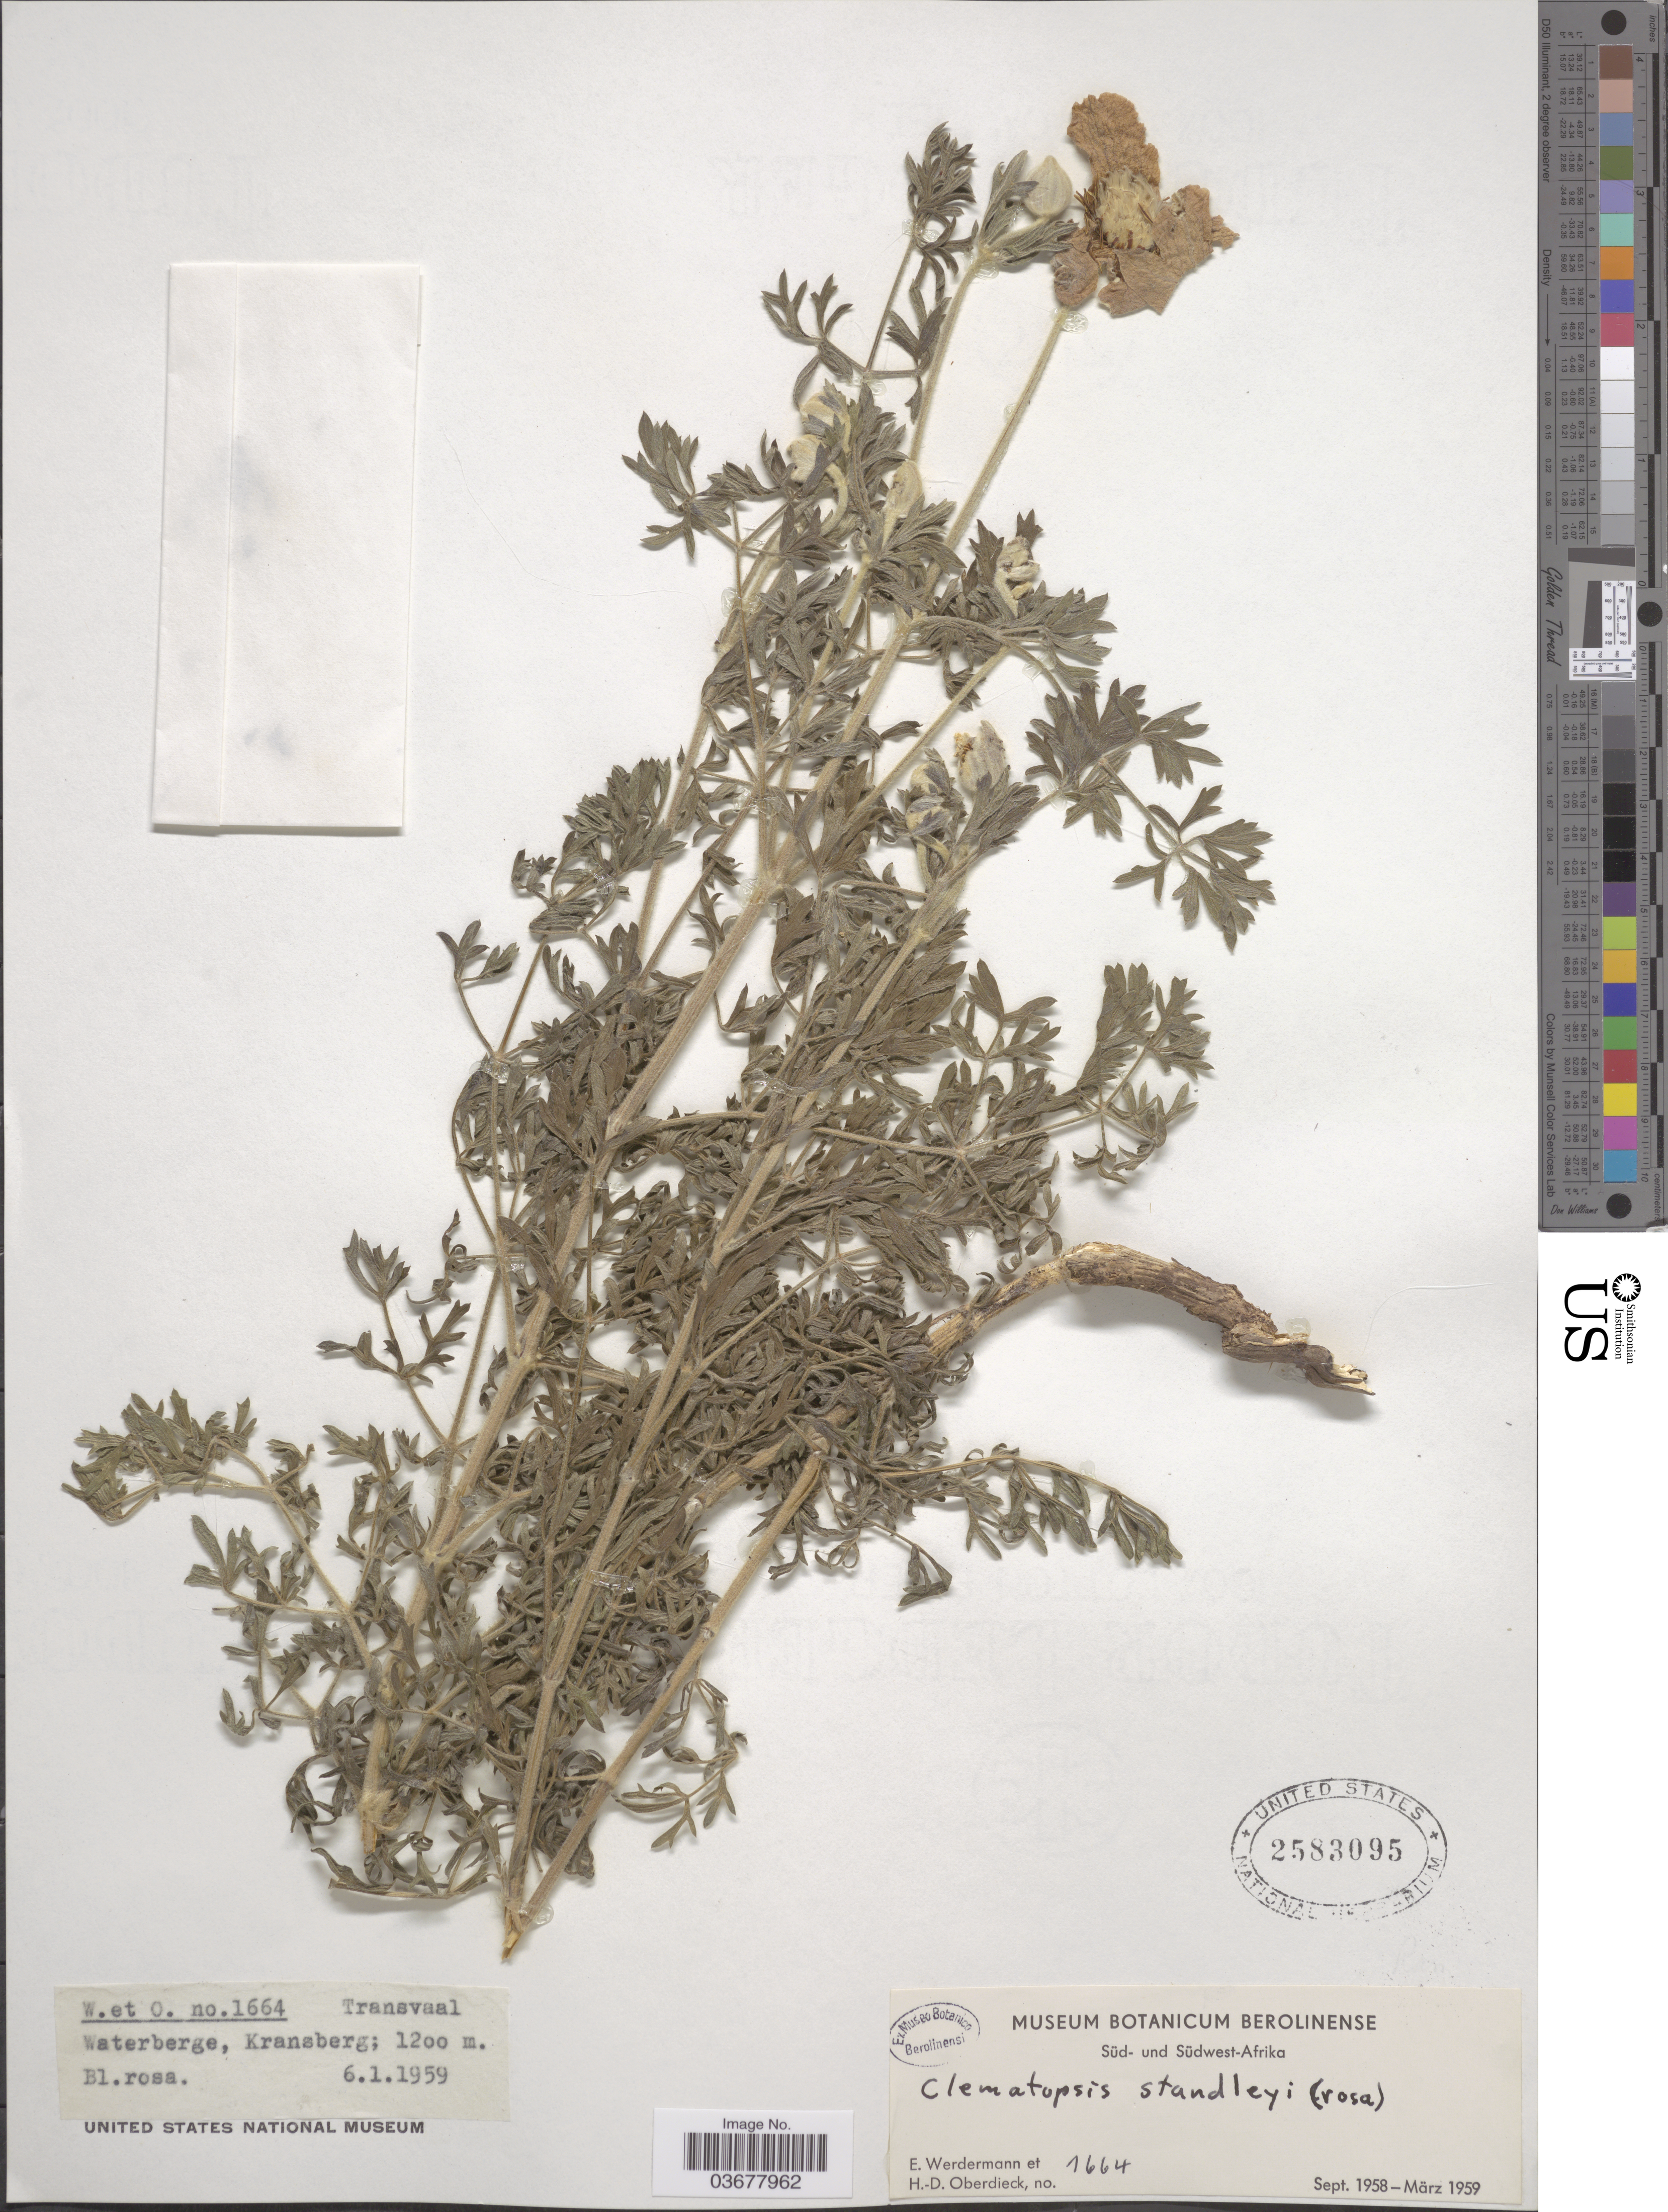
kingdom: Plantae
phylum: Tracheophyta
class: Magnoliopsida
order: Ranunculales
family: Ranunculaceae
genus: Clematis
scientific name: Clematis stanleyi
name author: Hook.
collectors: E. Werdermann & H. Oberdieck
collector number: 1664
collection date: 1959-01-06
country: South Africa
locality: Transvaal. Waterberge, Kransberg.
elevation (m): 1200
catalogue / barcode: US 2583095